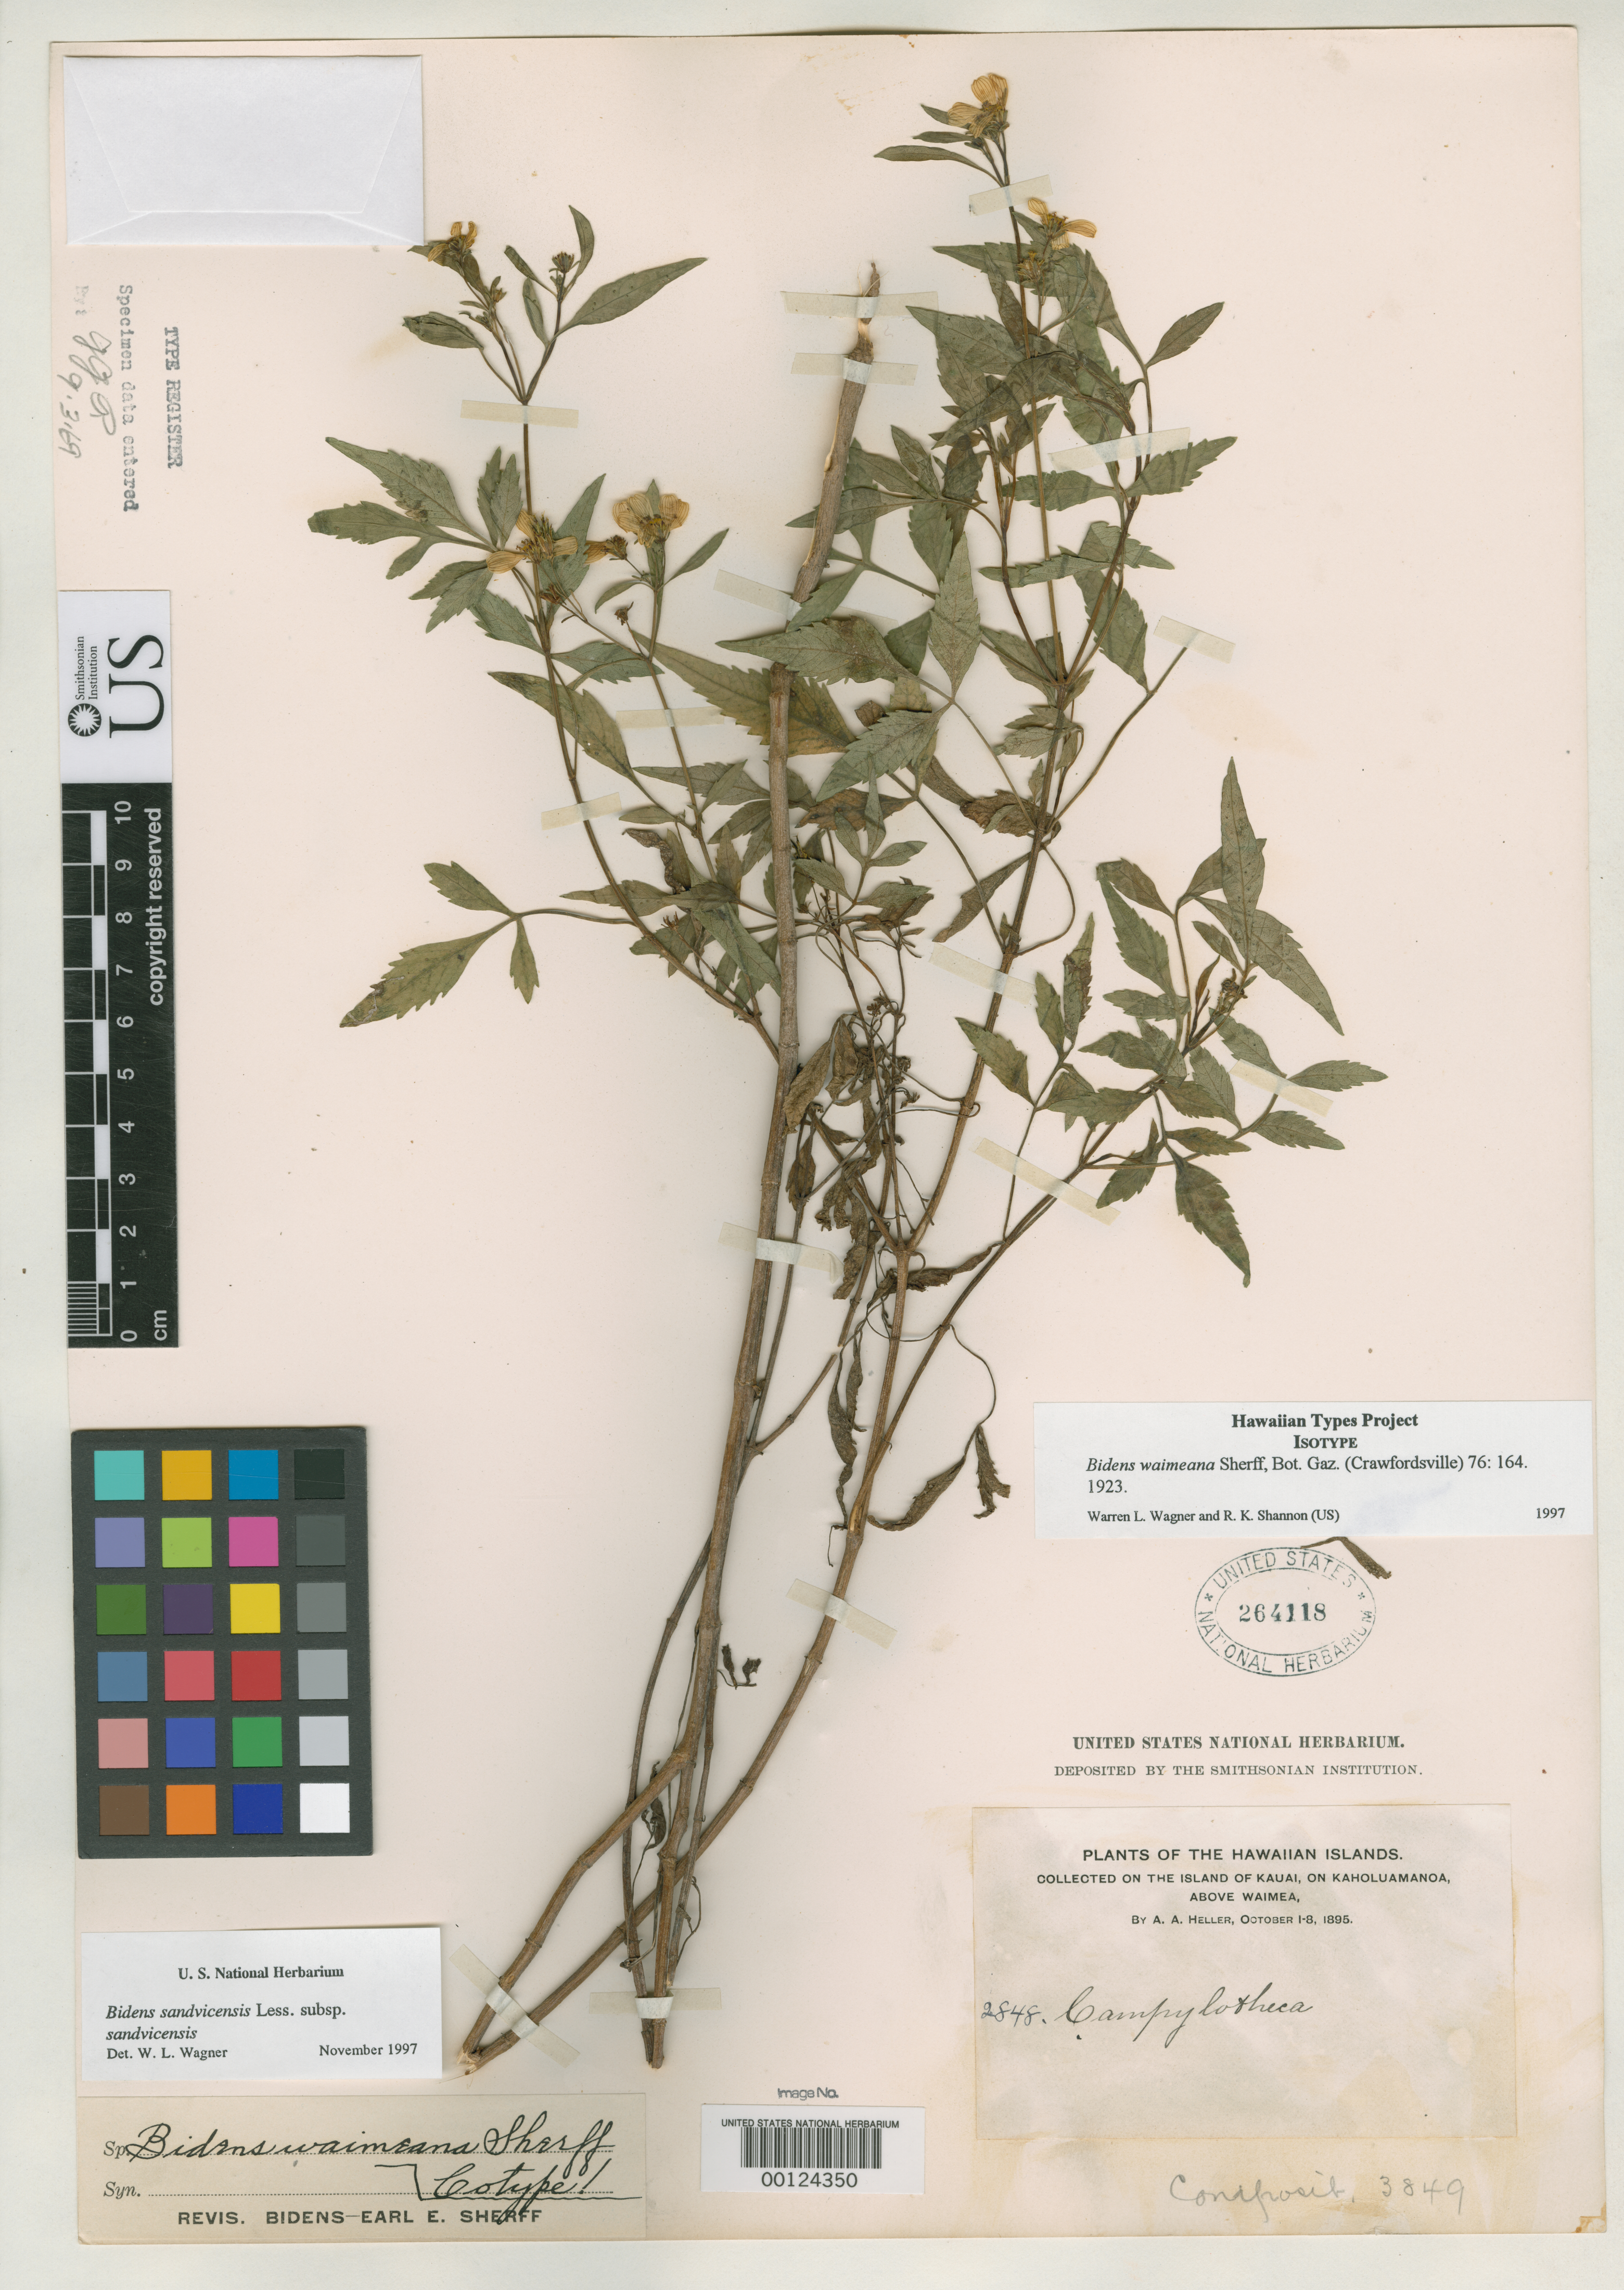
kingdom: Plantae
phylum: Tracheophyta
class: Magnoliopsida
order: Asterales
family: Asteraceae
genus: Bidens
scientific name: Bidens waimeana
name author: Sherff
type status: Isotype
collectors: A. A. Heller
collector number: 2848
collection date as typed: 01 Oct 1895 to 08 Oct 1895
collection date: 1895-10-01/1895-10-08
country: United States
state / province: Hawaii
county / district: Kauai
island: Kaua'i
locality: On Kaholuamanoa, above Waimea.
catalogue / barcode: US 264118